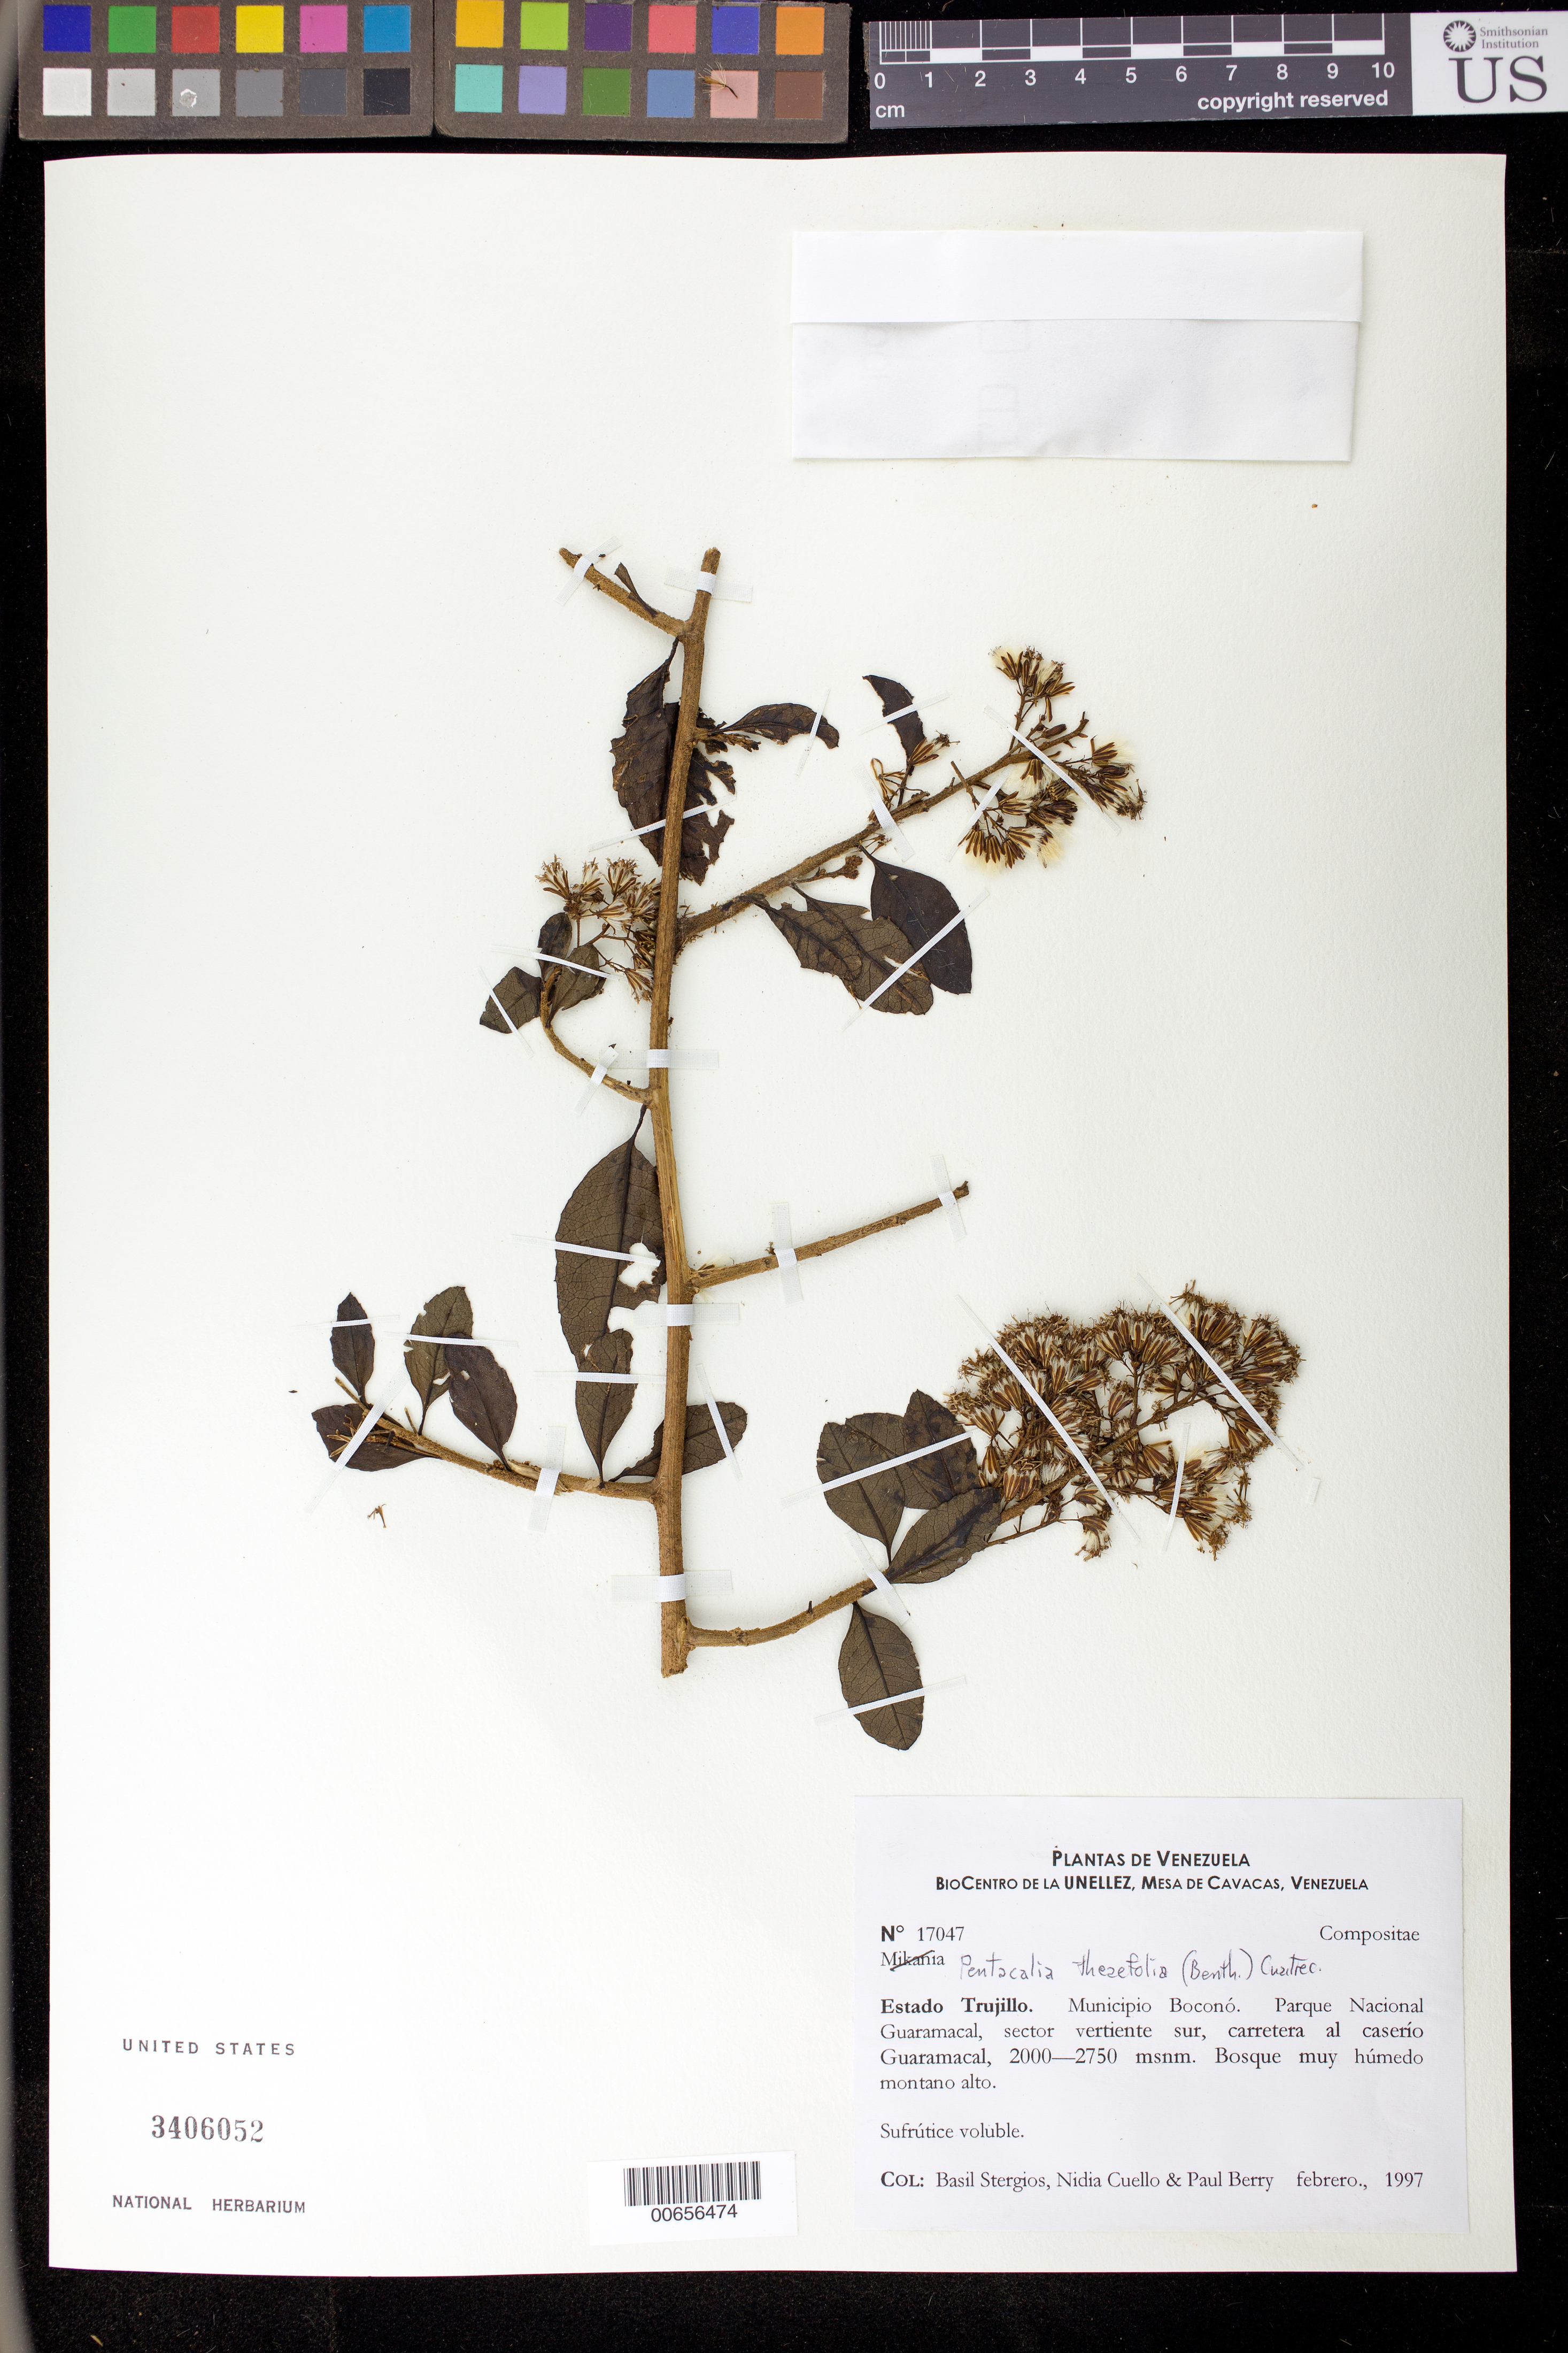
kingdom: Plantae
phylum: Tracheophyta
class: Magnoliopsida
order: Asterales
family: Asteraceae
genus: Pentacalia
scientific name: Pentacalia theifolia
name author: (Benth.) Cuatrec.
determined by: Robinson, Harold E., (US)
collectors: B. G. Stergios, N. L. Cuello & P. Berry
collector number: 17047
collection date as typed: Feb 1997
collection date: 1997-02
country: Venezuela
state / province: Trujillo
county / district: Boconó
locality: Parque Nacional Guaramacal. Sector vertiente S. Carretera al caserío Guaramacal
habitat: Bosque muy húmedo montano alto.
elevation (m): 2000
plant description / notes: MY, PORT, US, VEN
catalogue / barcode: US 3406052